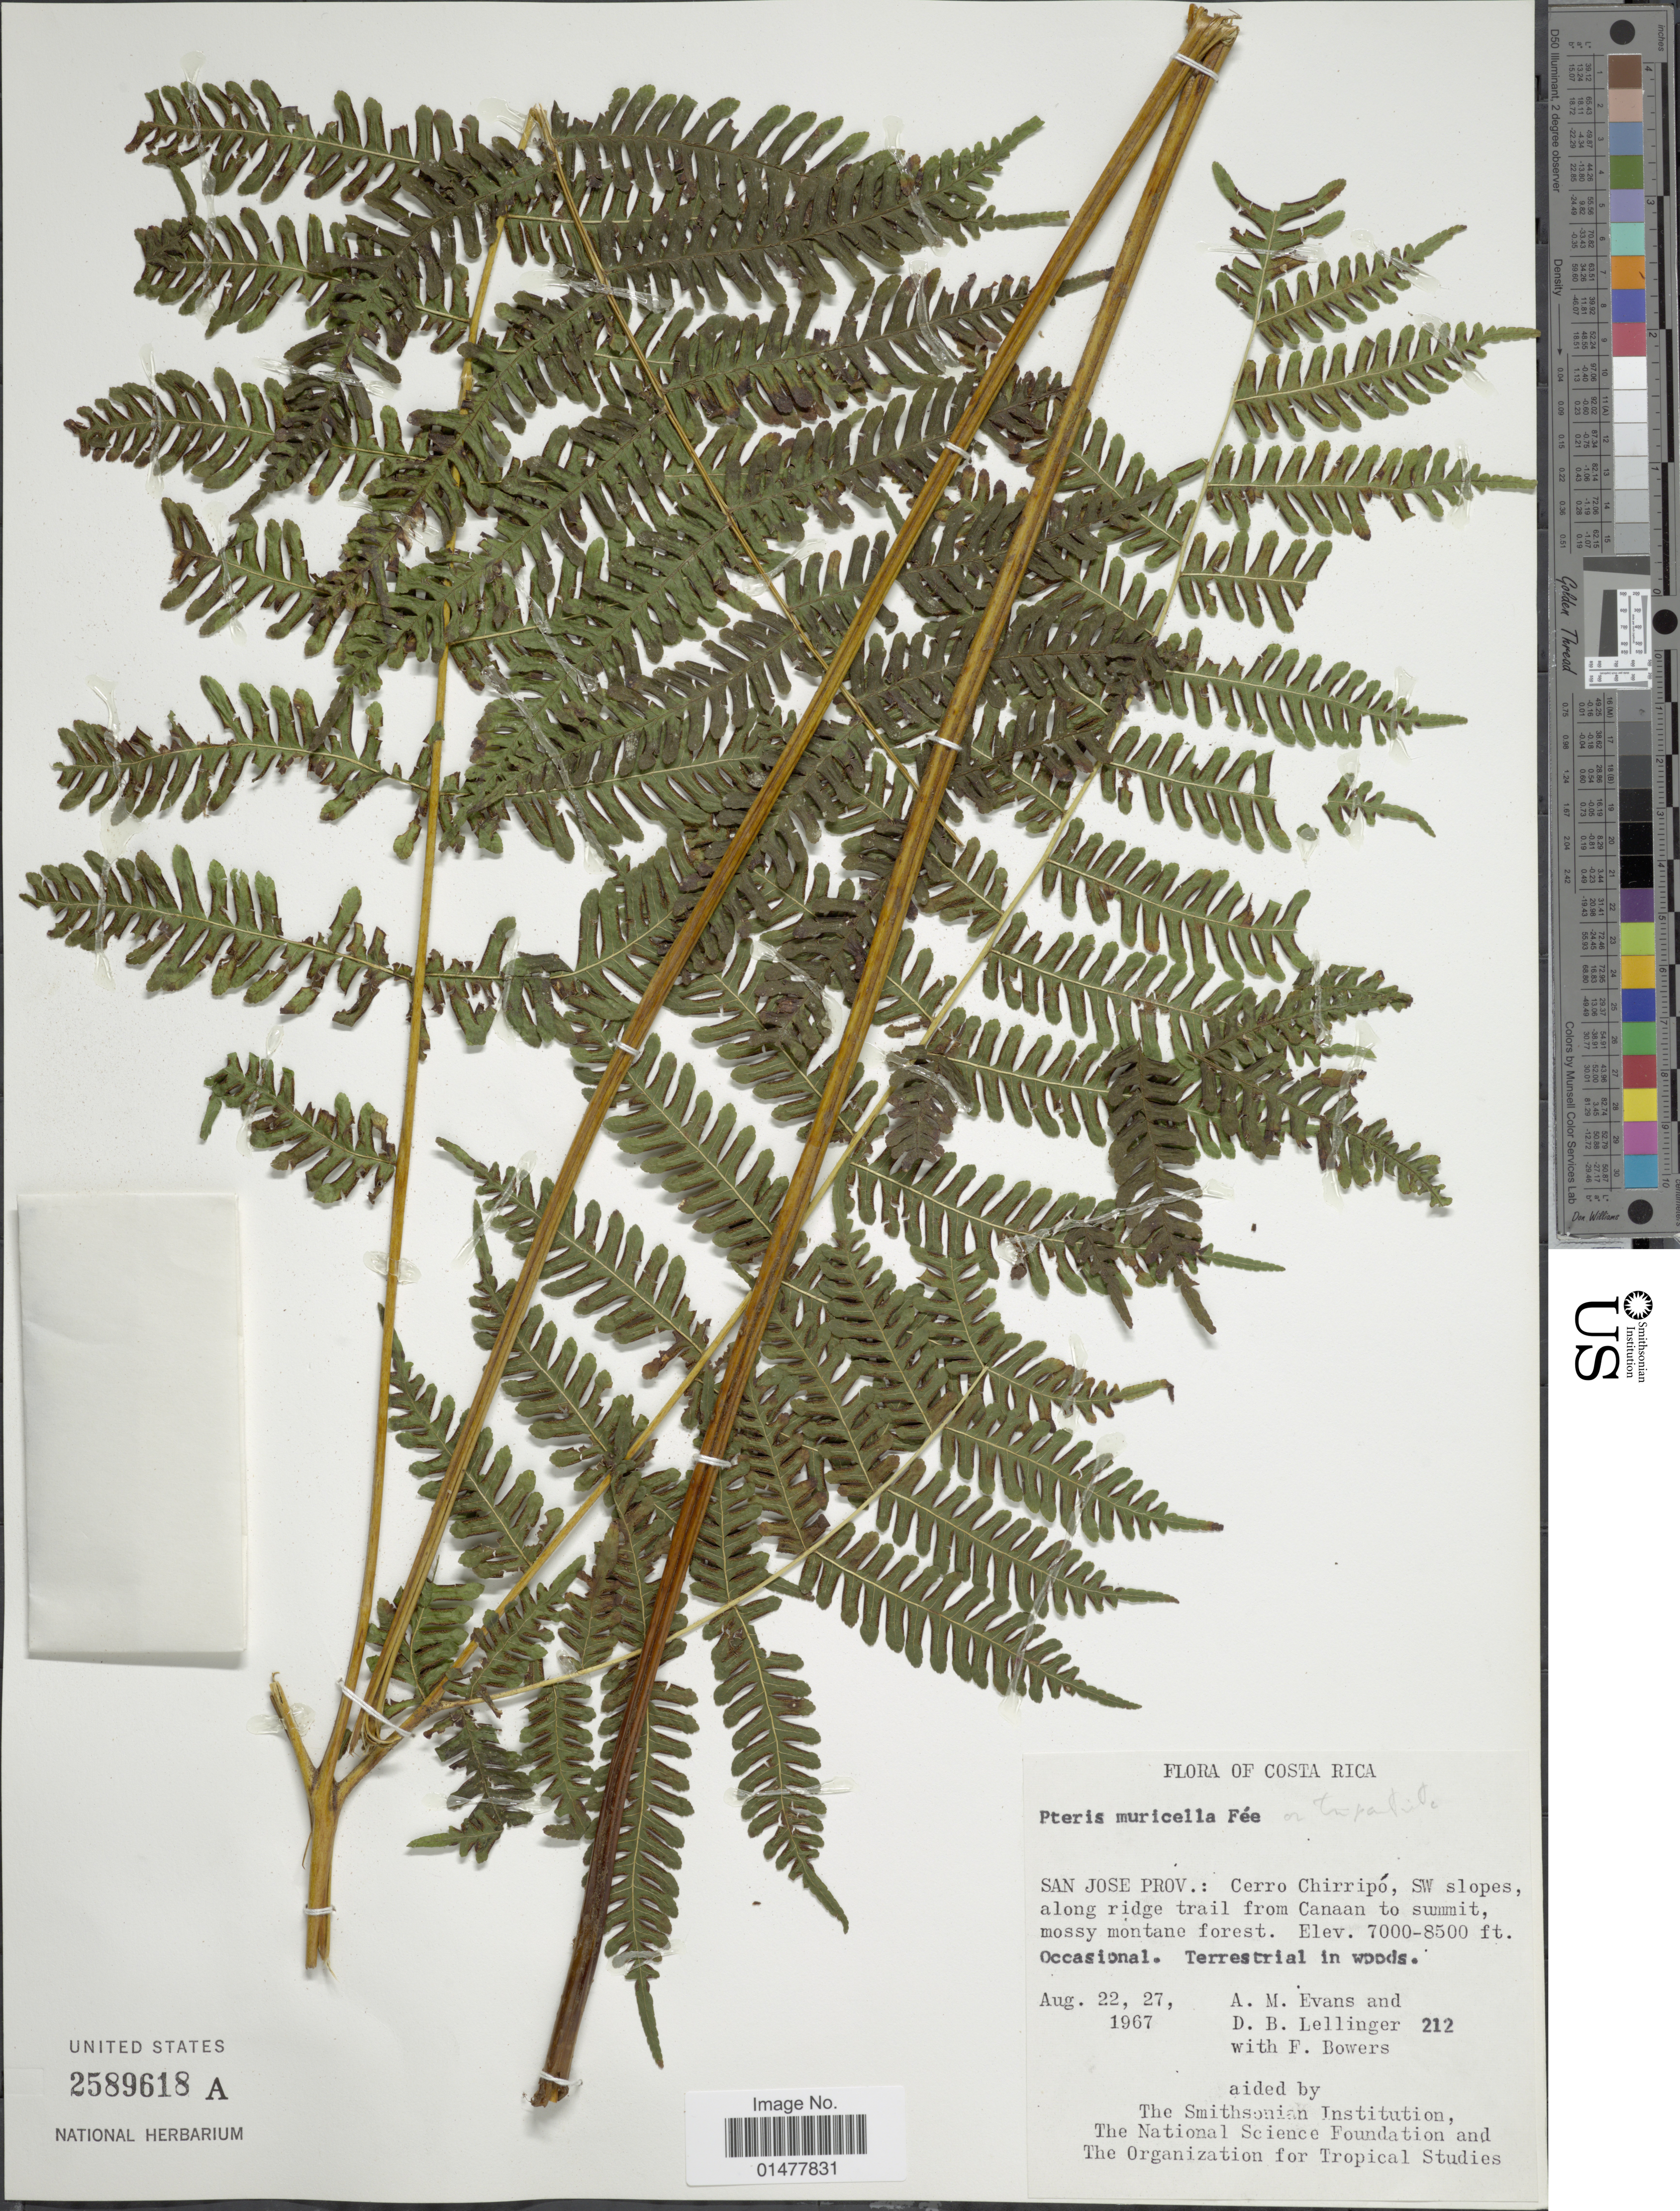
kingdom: Plantae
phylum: Tracheophyta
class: Polypodiopsida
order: Polypodiales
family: Pteridaceae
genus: Pteris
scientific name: Pteris muricella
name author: Fée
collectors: D. B. Lellinger, A. M. Evans & F. Bowers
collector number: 212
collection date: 1967-08-22/1967-08-27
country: Costa Rica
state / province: San José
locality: Flora of Costa Rica, San Jose prov.: Cerro Chirripo, SW slopes, along ridge trail from Canaan to summit, mossy montane forest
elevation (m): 2134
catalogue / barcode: US 2589618A